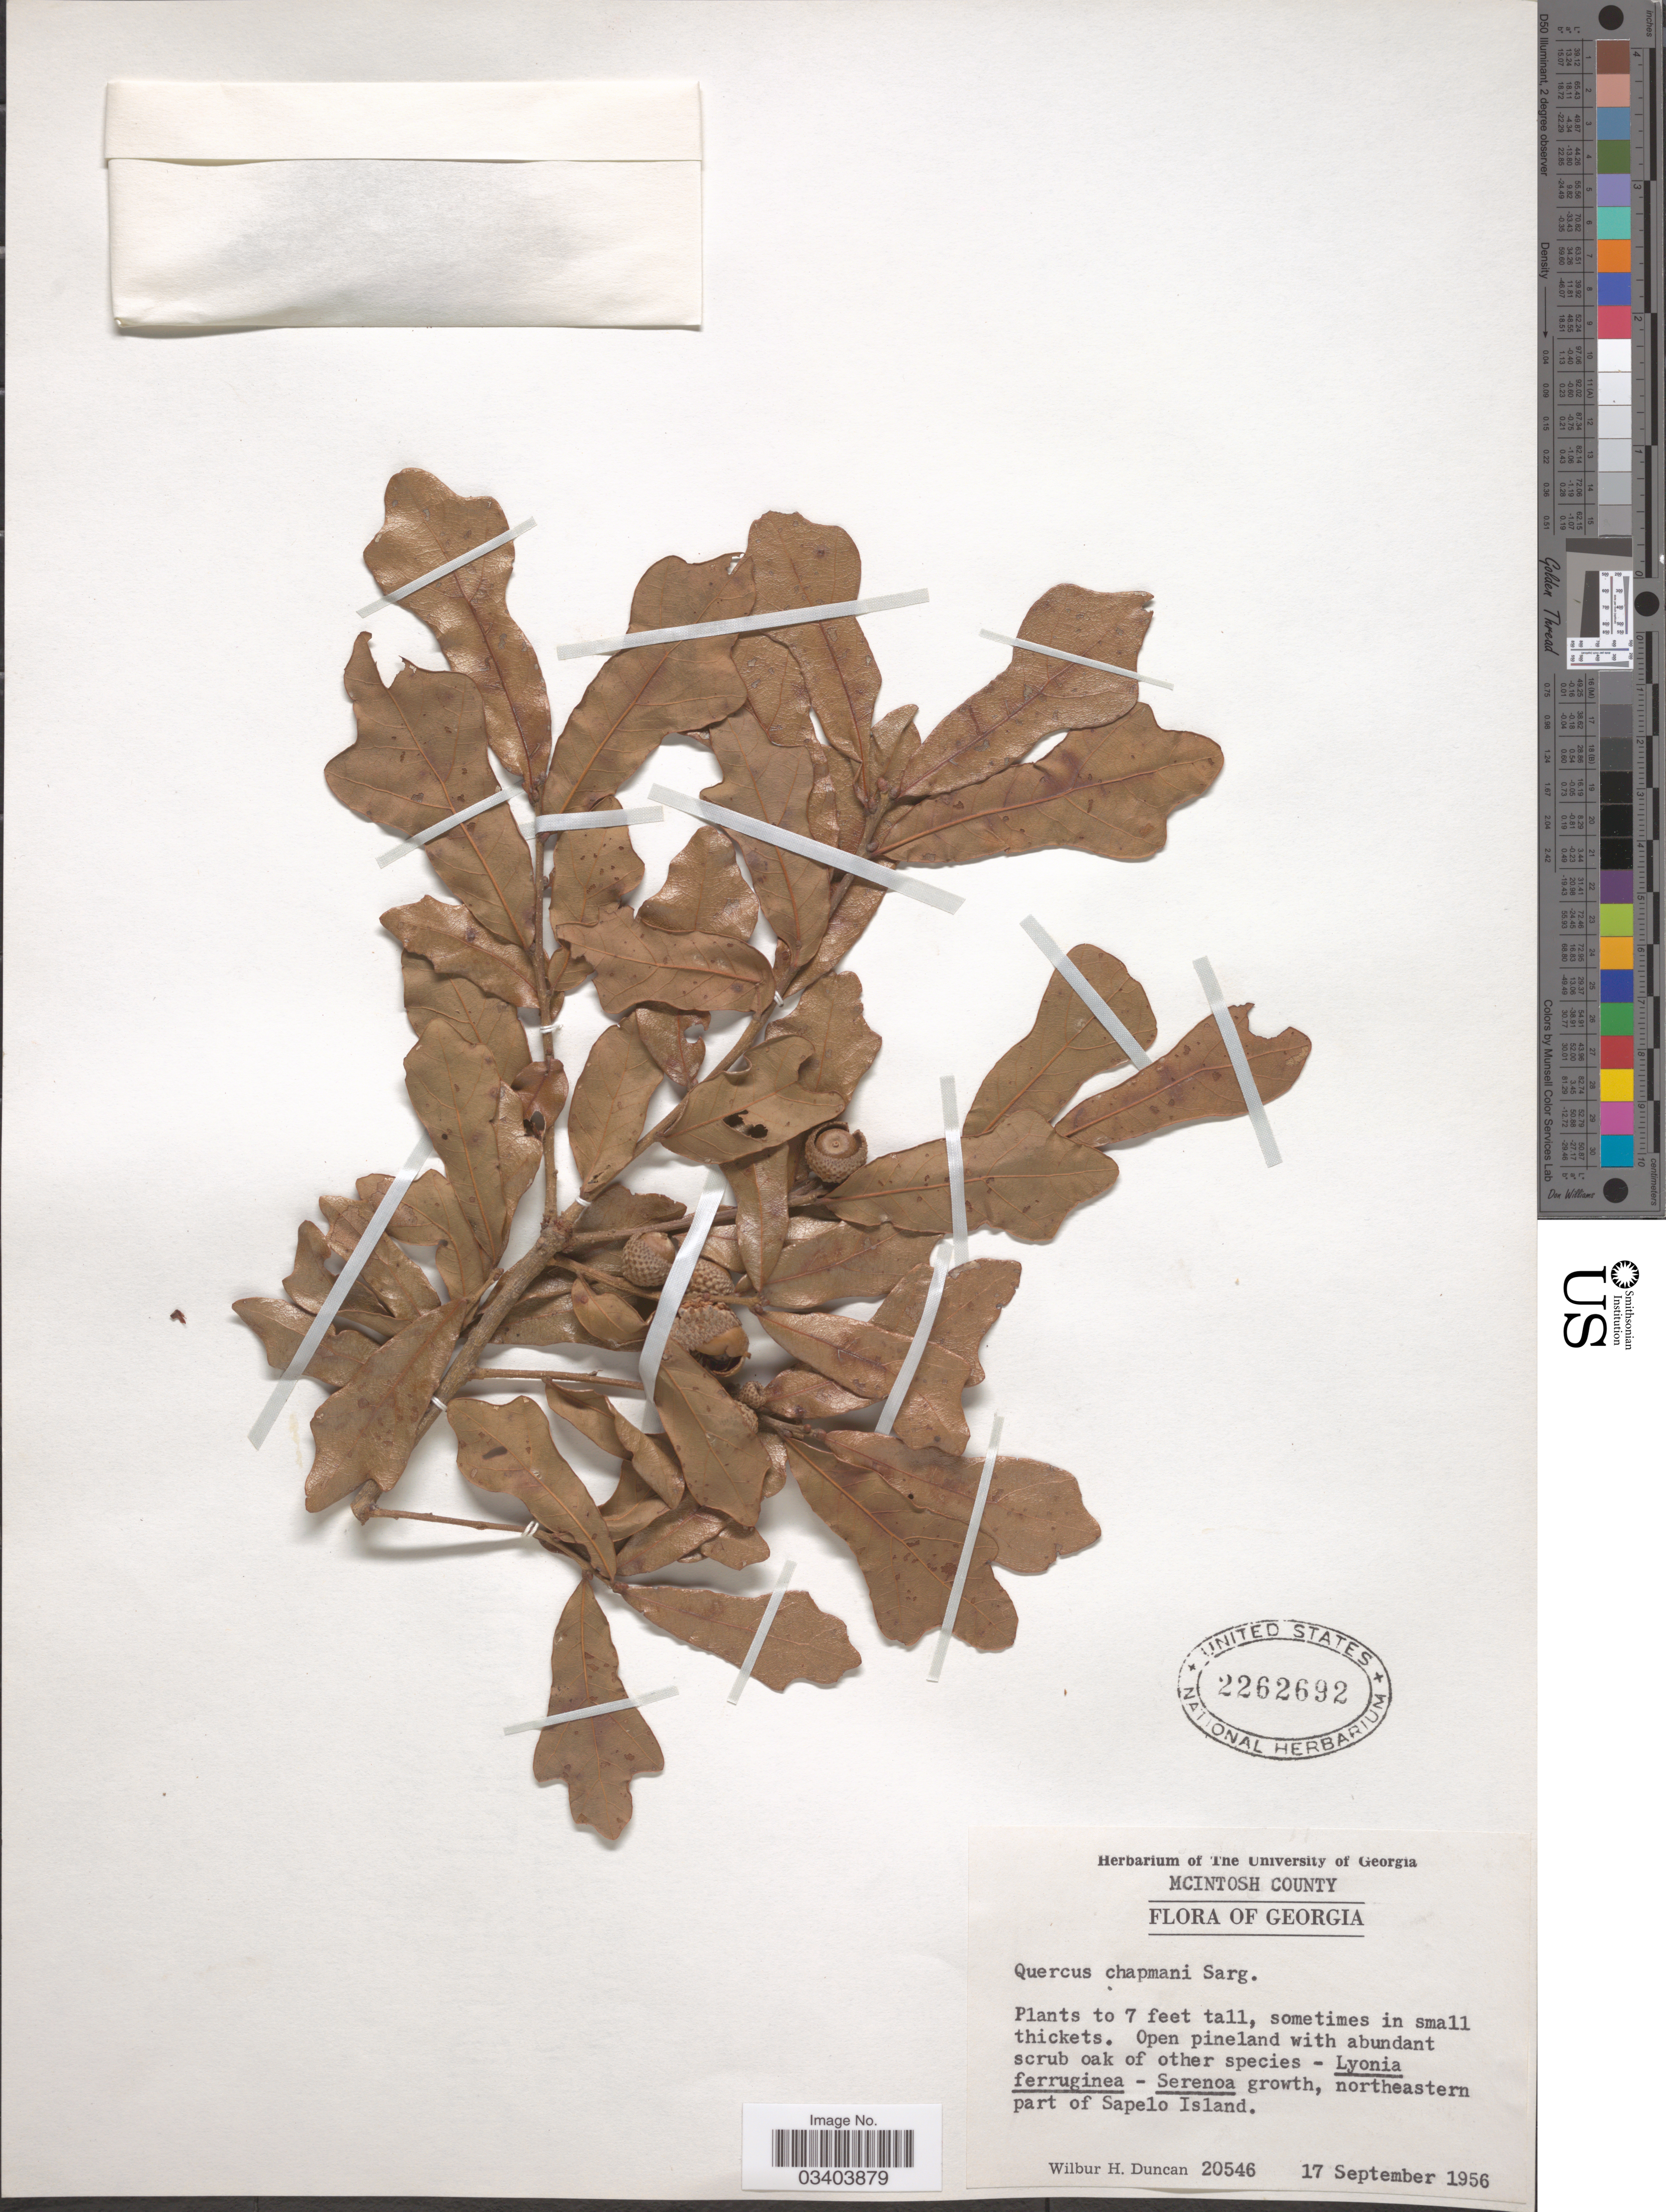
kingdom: Plantae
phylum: Tracheophyta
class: Magnoliopsida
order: Fagales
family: Fagaceae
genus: Quercus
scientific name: Quercus chapmanii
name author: Sarg.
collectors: W. H. Duncan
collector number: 20546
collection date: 1956-09-17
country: United States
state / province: Georgia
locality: McIntosh County. Northeastern part of Sapelo Island.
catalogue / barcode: US 2262692